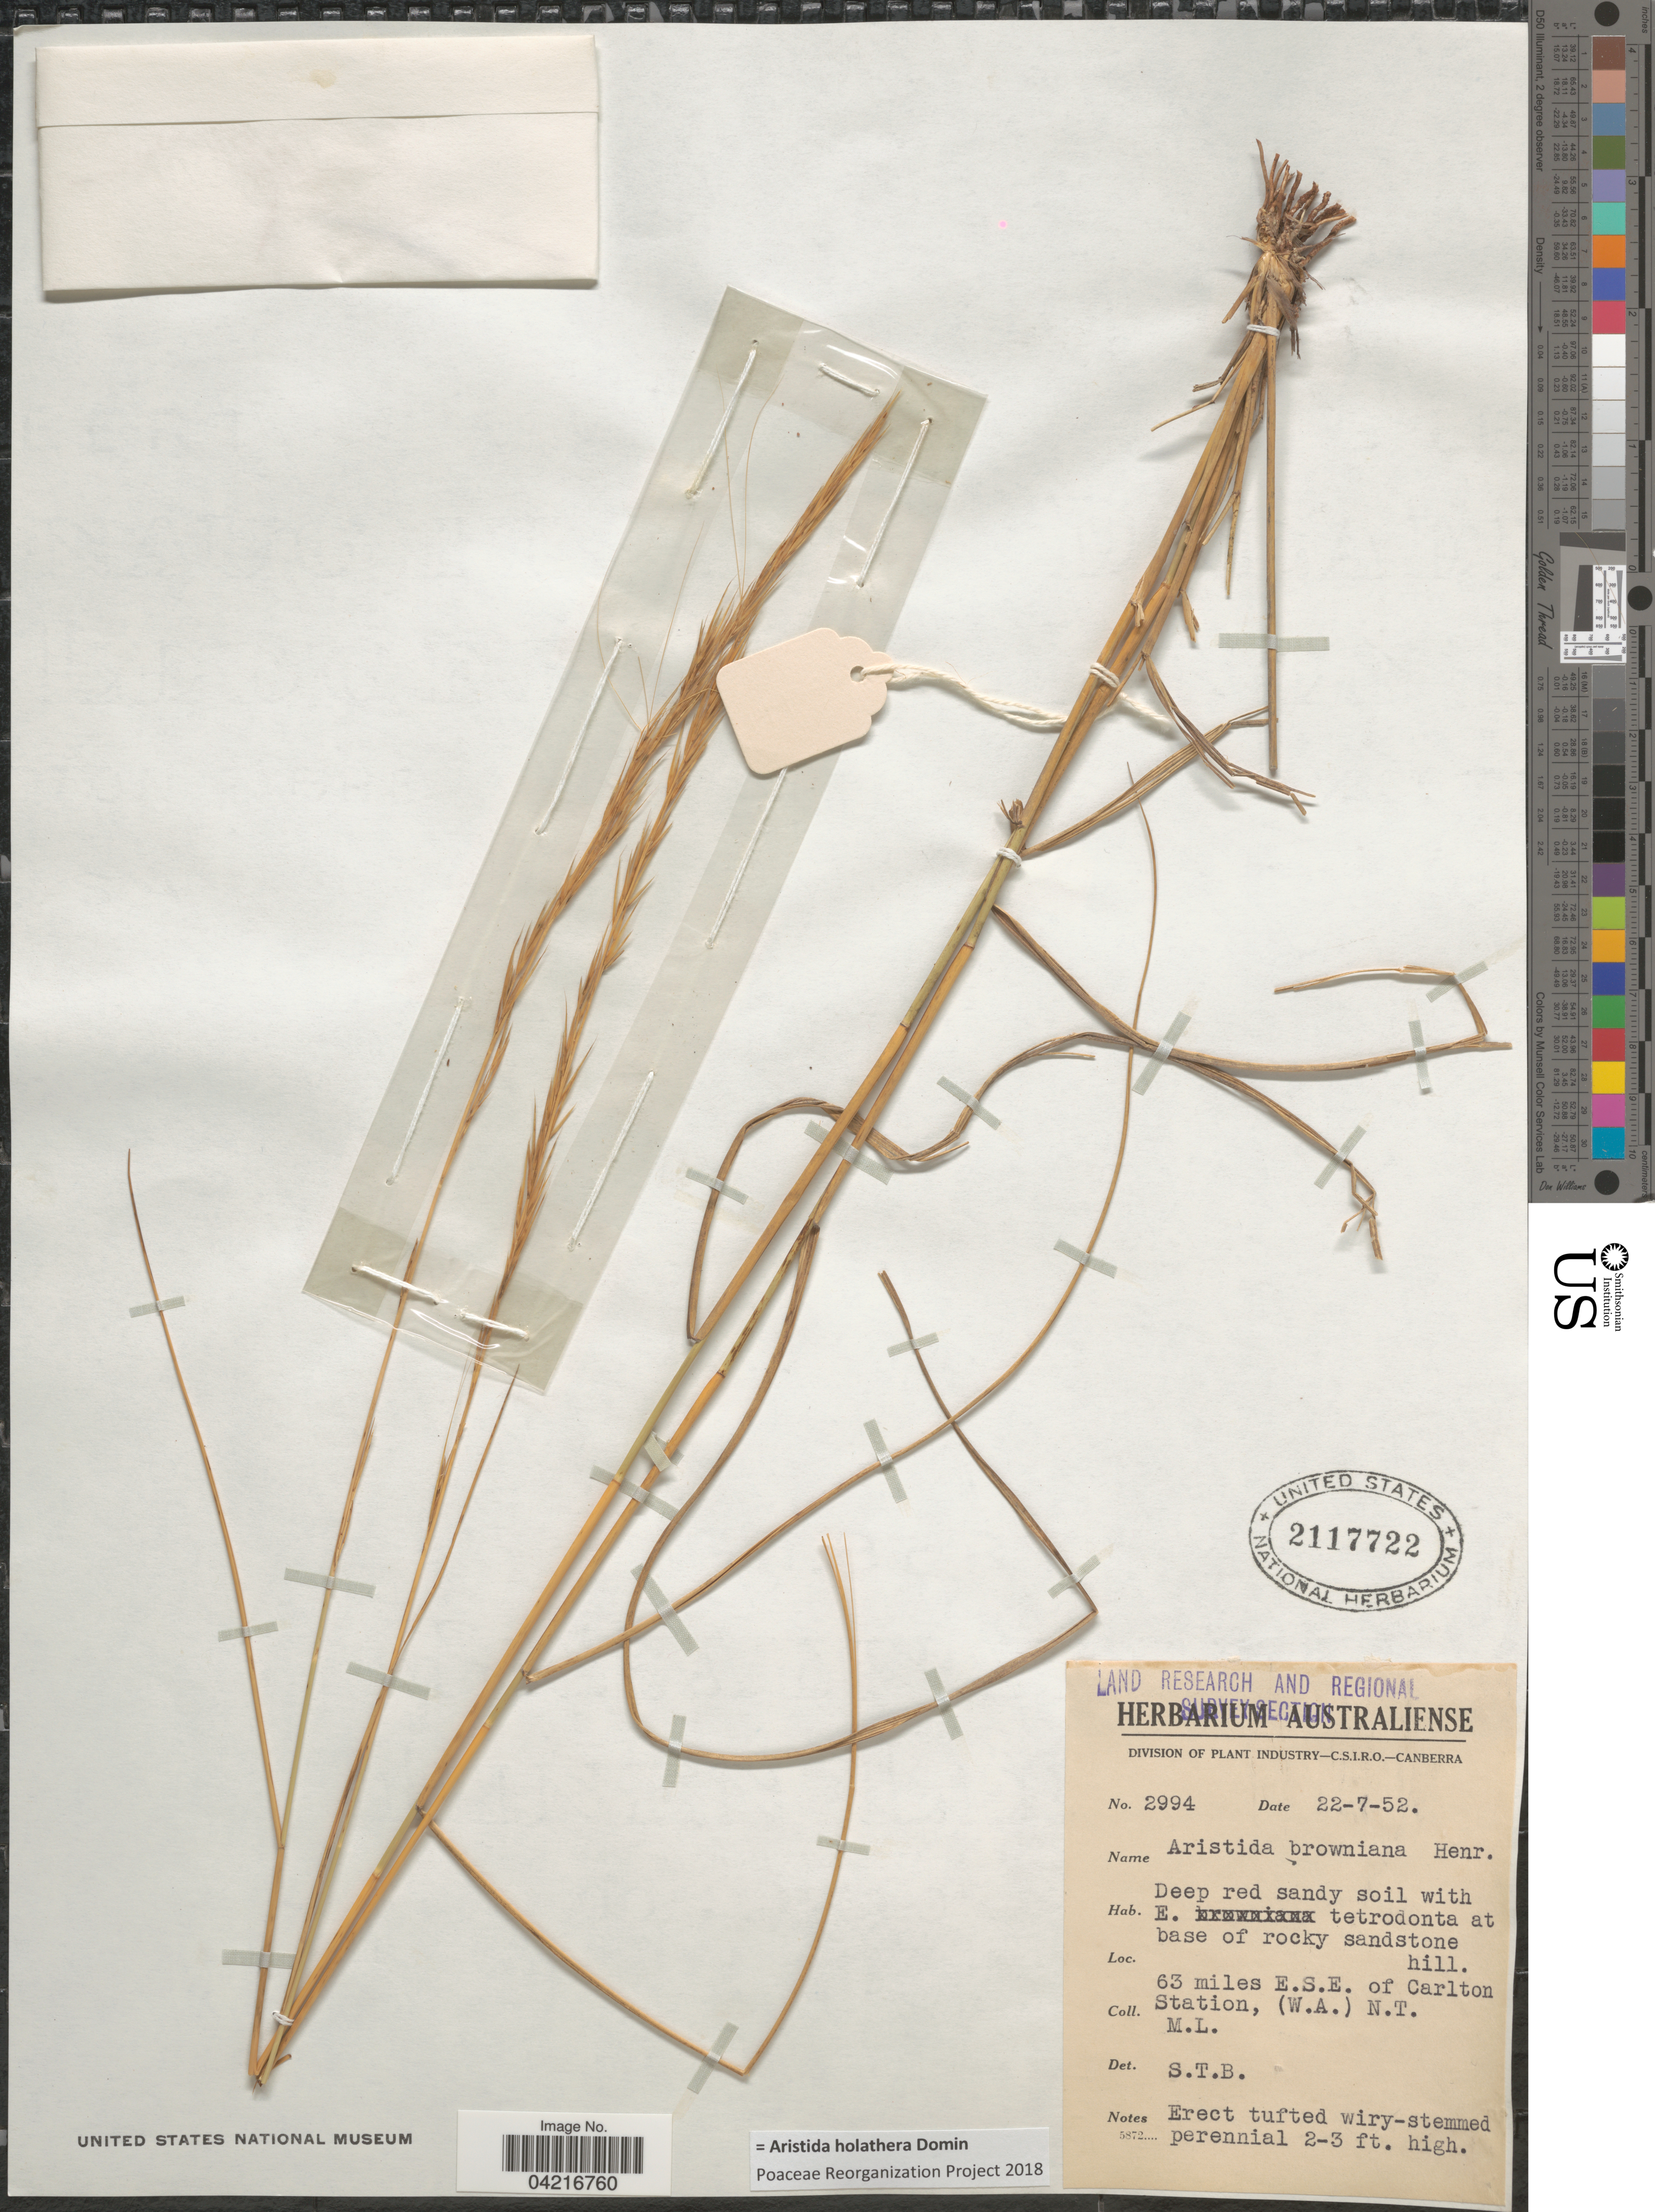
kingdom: Plantae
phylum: Tracheophyta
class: Liliopsida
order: Poales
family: Poaceae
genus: Aristida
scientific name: Aristida holathera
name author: Domin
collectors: M. L.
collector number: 2994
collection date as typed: Transcribed d/m/y: 22/7/52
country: Australia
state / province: Northern Territory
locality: Land Research and Regional Survey Section. 63 miles E.S.E. of Carlton Station, (W.A.) N.T.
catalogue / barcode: US 2117722